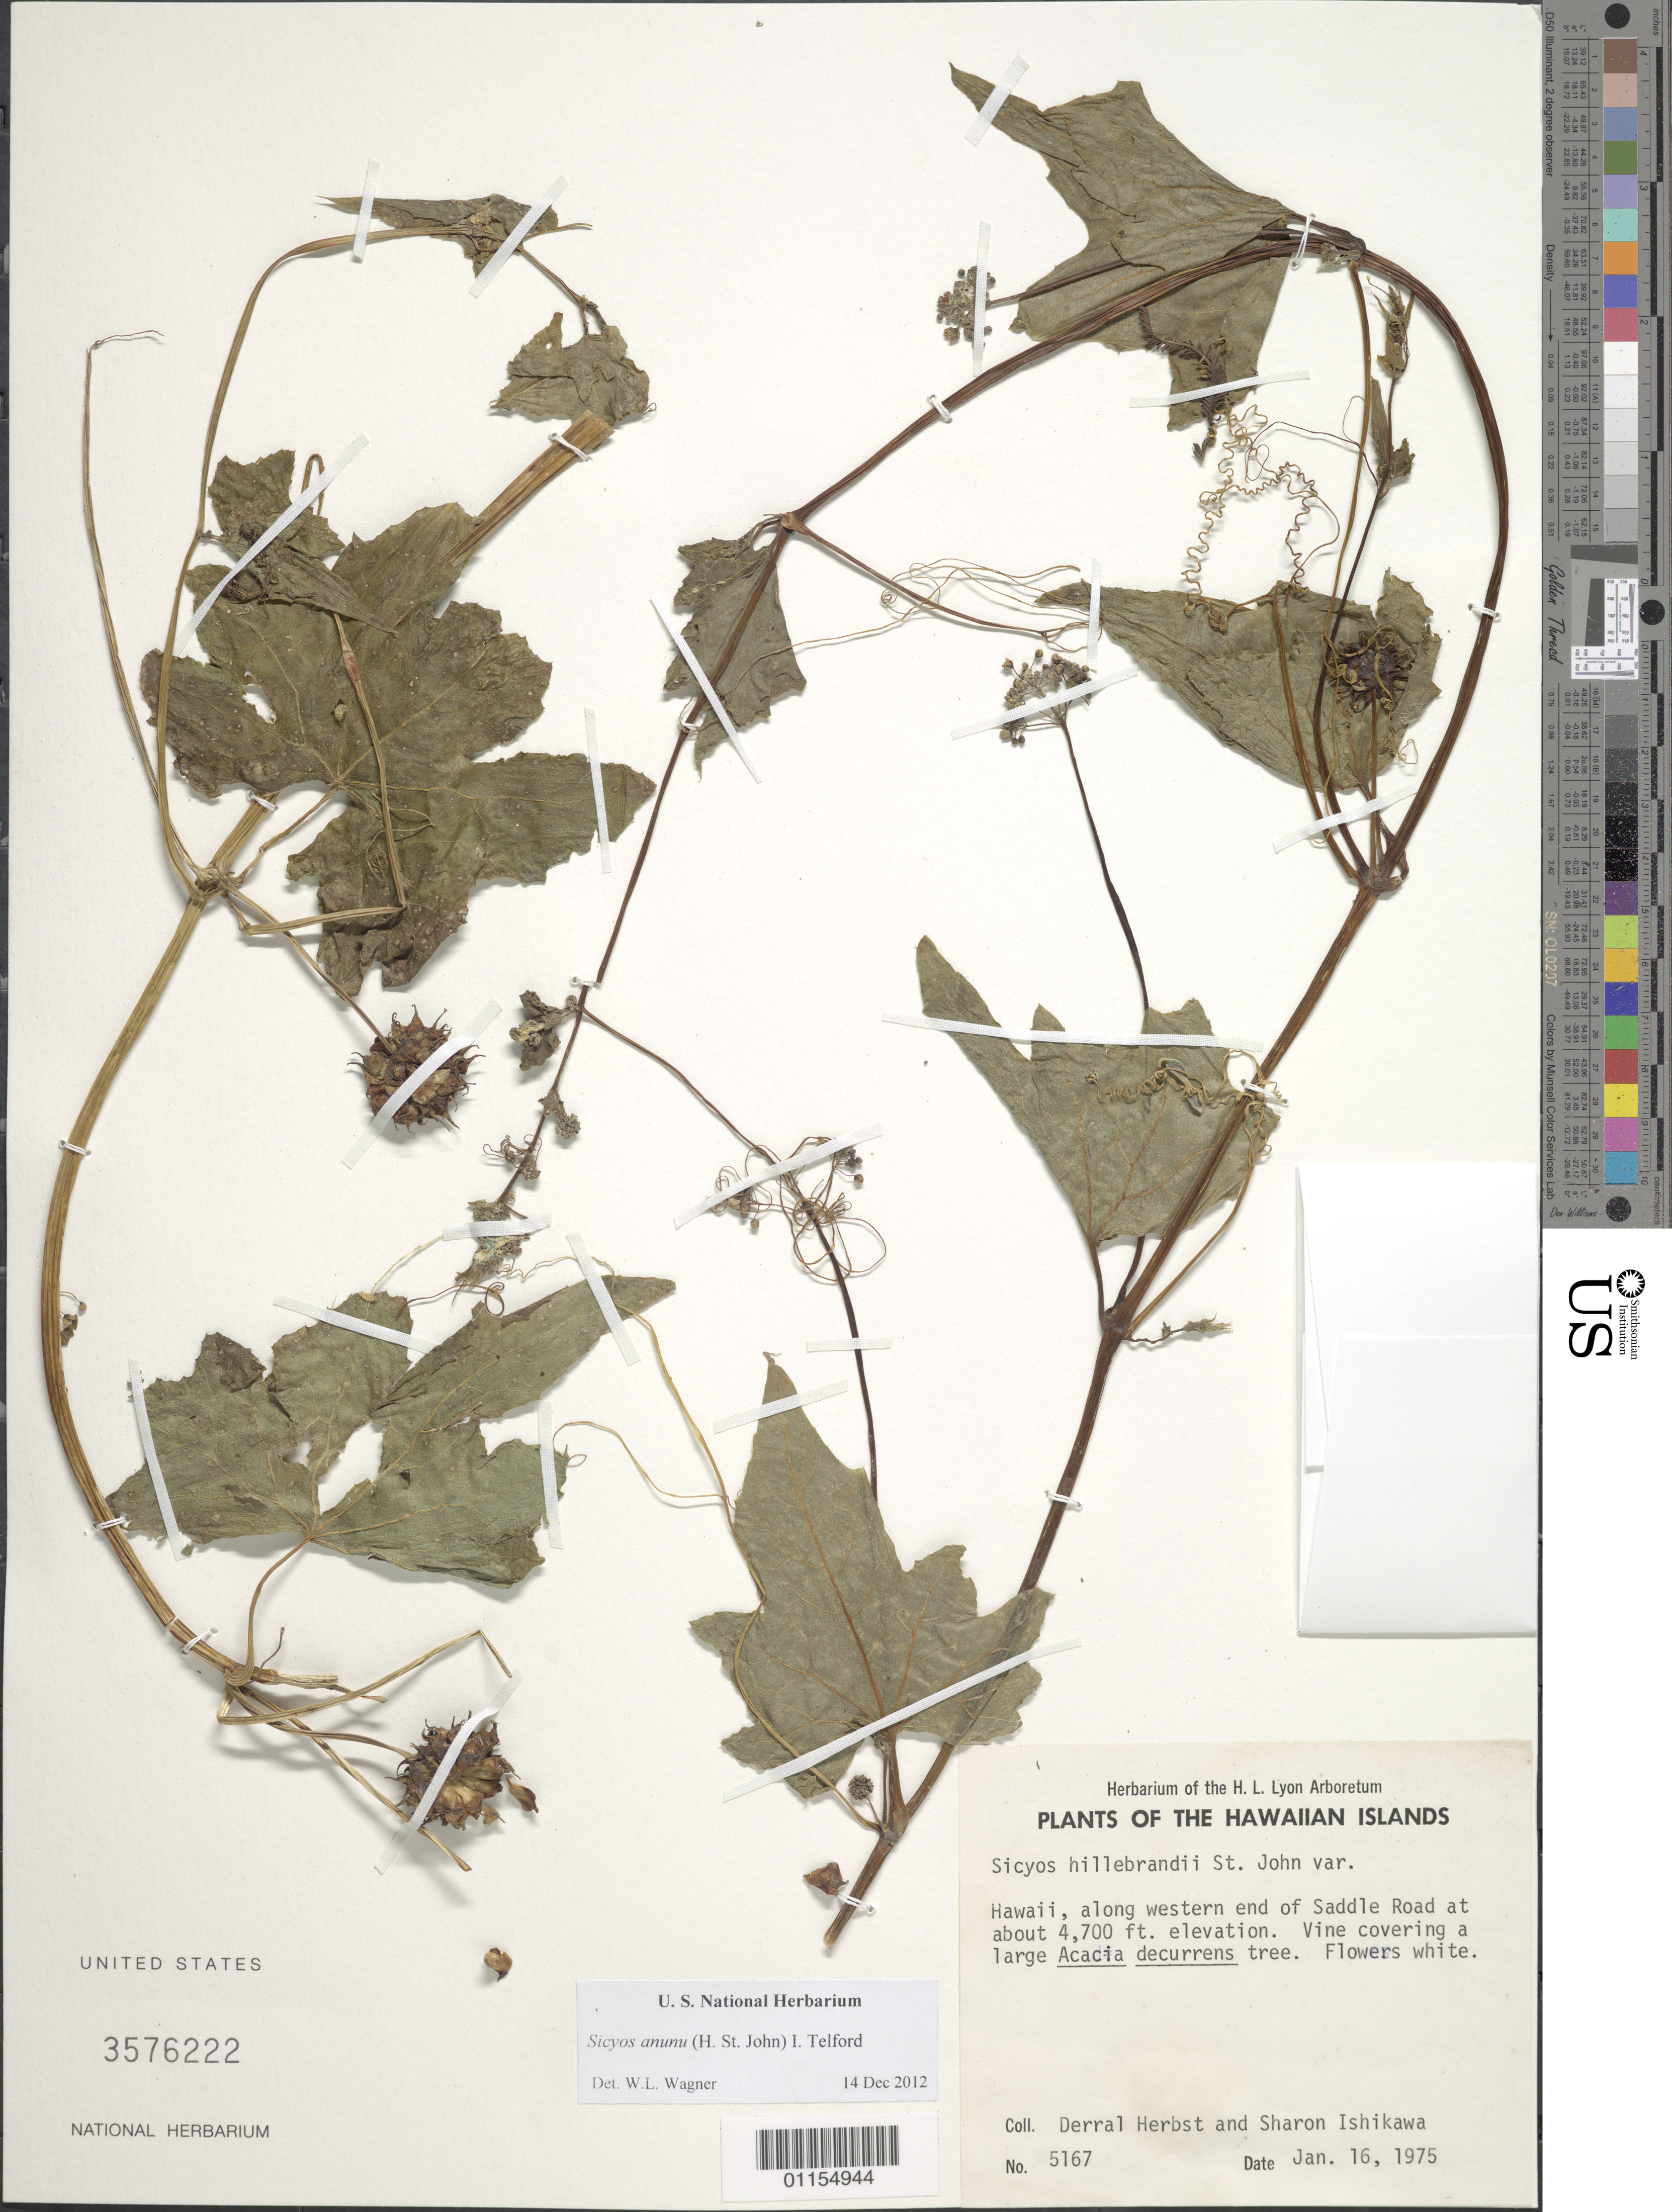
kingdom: Plantae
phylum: Tracheophyta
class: Magnoliopsida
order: Cucurbitales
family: Cucurbitaceae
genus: Sicyos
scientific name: Sicyos anunu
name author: (H. St. John) I. Telford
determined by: Wagner, W. L., (BOT), Smithsonian Institution - National Museum of Natural History (UNITED STATES)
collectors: D. R. Herbst & S. Ishikawa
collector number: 5167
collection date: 1975-01-16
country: United States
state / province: Hawaii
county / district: Hawaii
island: Hawaii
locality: Saddle Road, western end.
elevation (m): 1433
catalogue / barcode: US 3576222